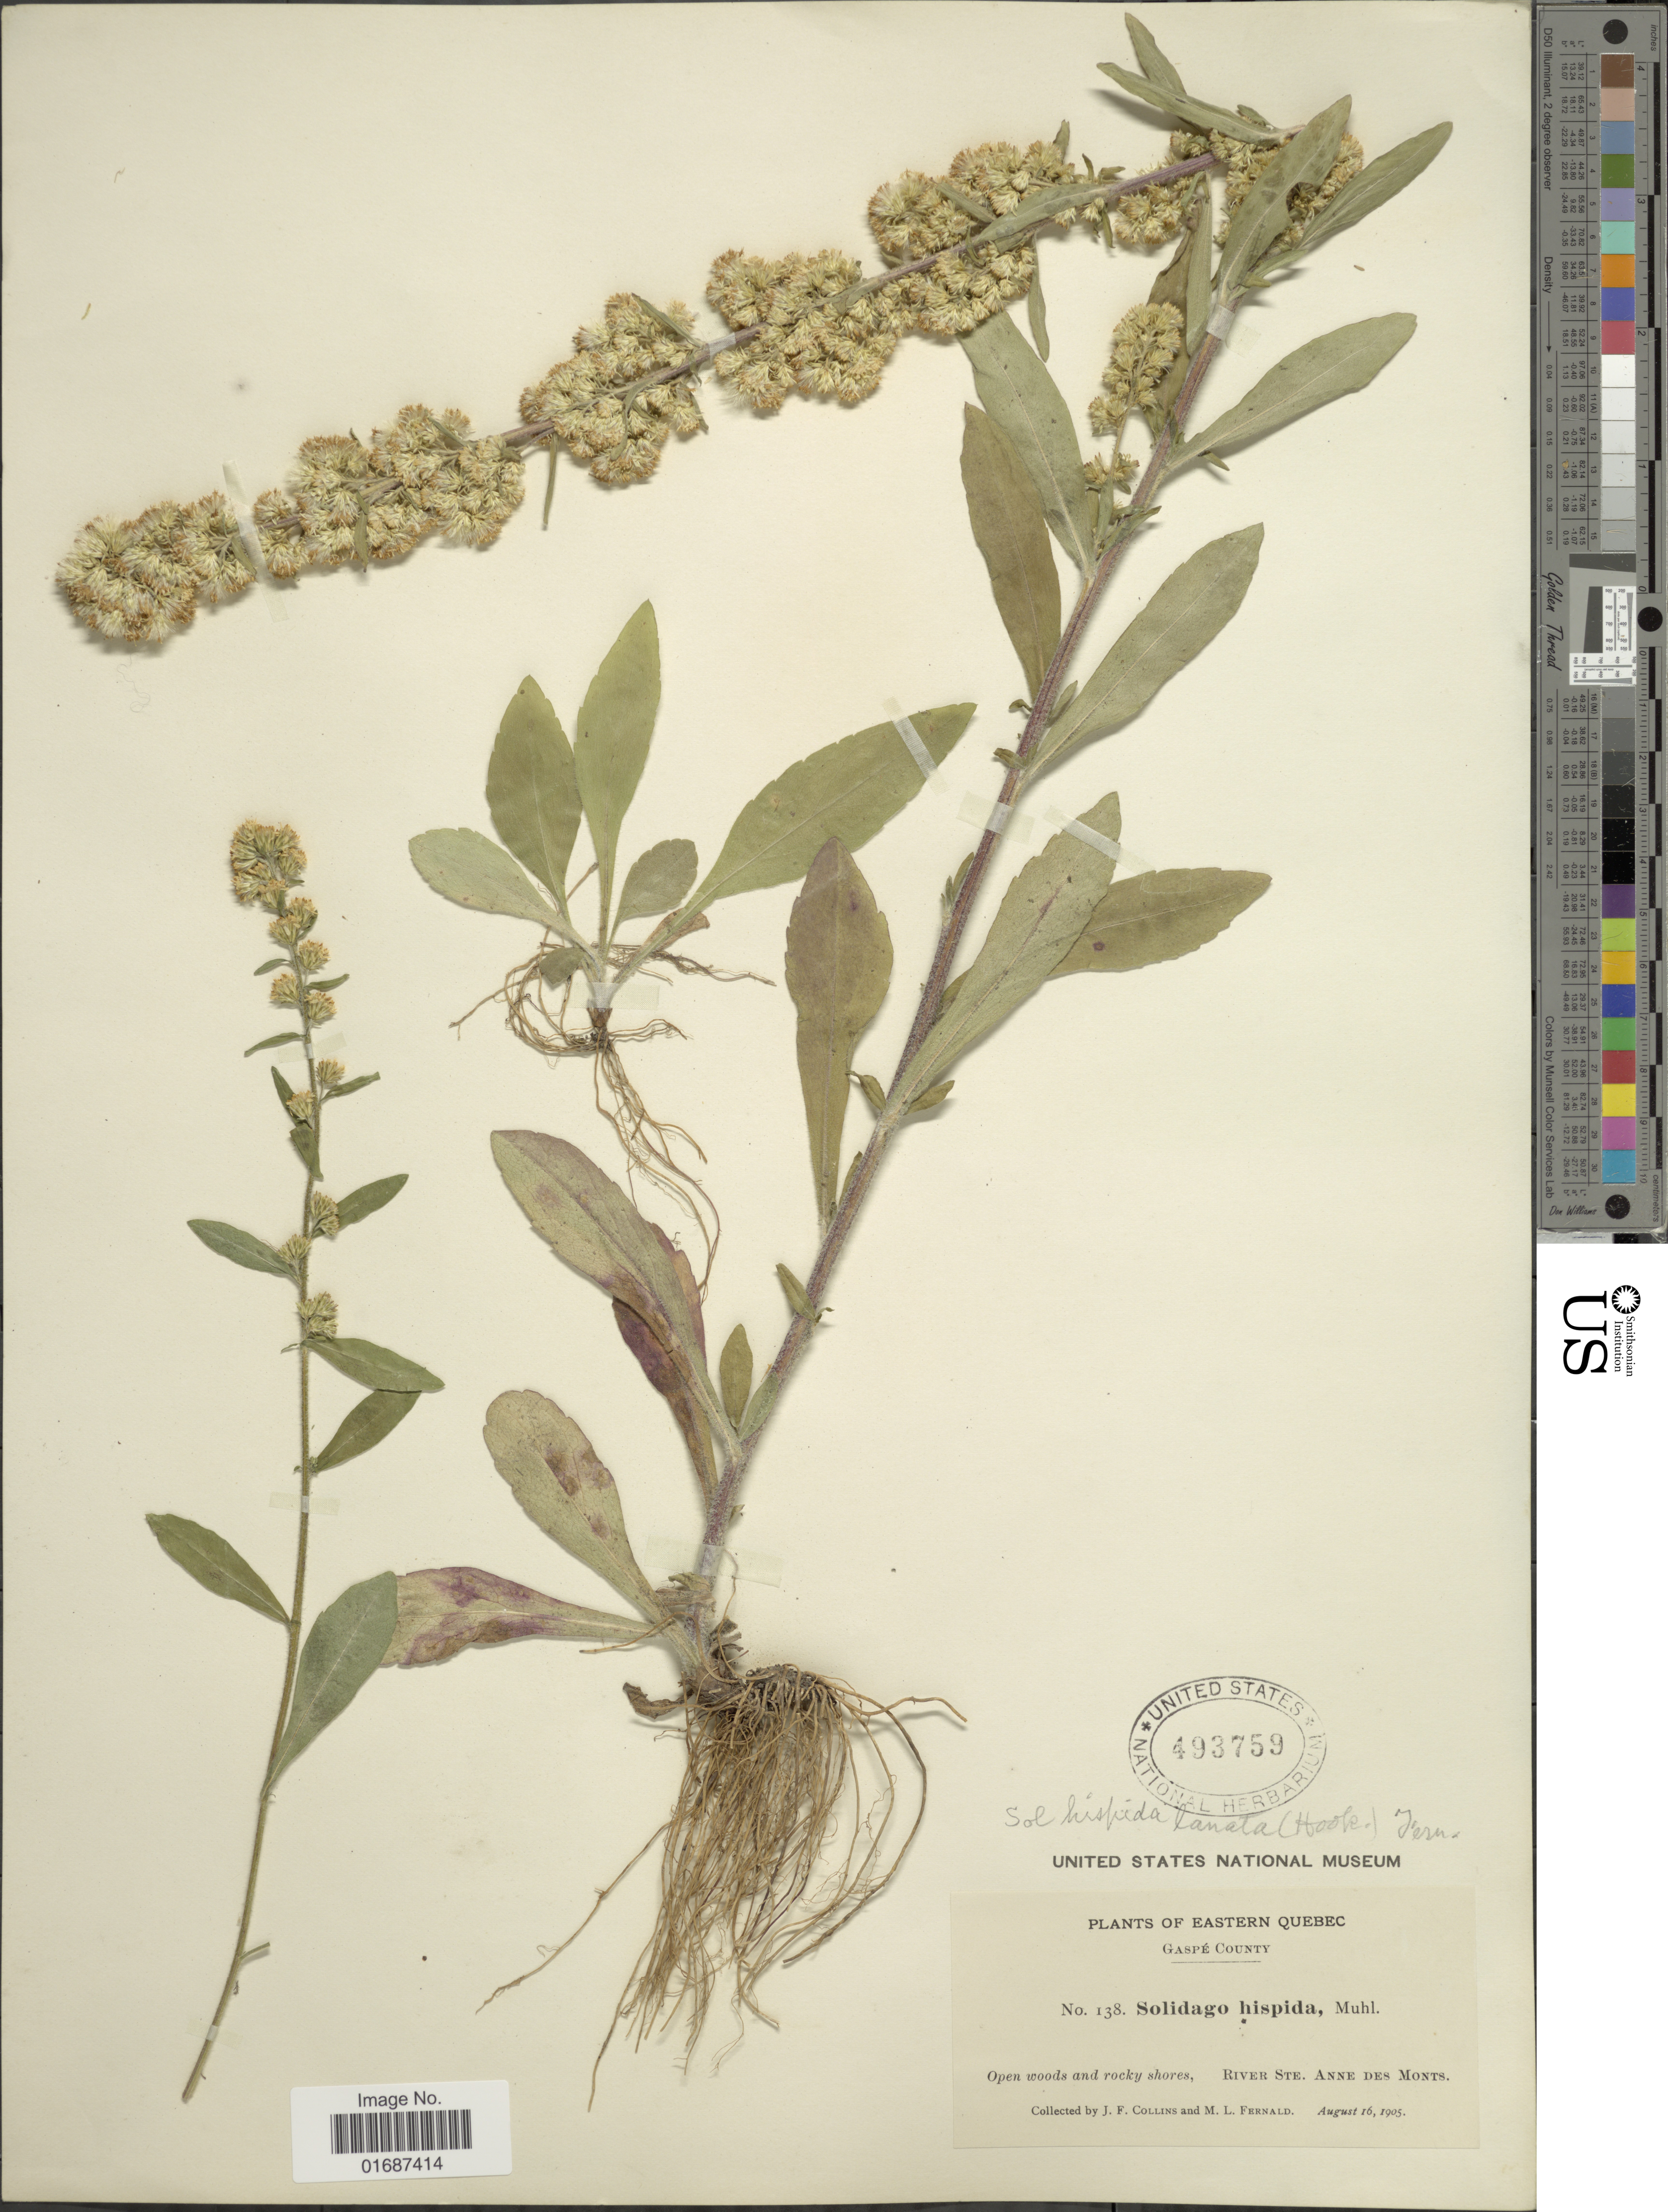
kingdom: Plantae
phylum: Tracheophyta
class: Magnoliopsida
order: Asterales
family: Asteraceae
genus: Solidago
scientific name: Solidago hispida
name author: Muhl. ex Willd.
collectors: J. Collins & M. L. Fernald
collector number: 138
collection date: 1905-08-16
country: Canada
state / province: Quebec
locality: Eastern Quebec, Gaspe County, Open woods and rocky shores, River Ste. Anne Des Monts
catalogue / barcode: US 493759